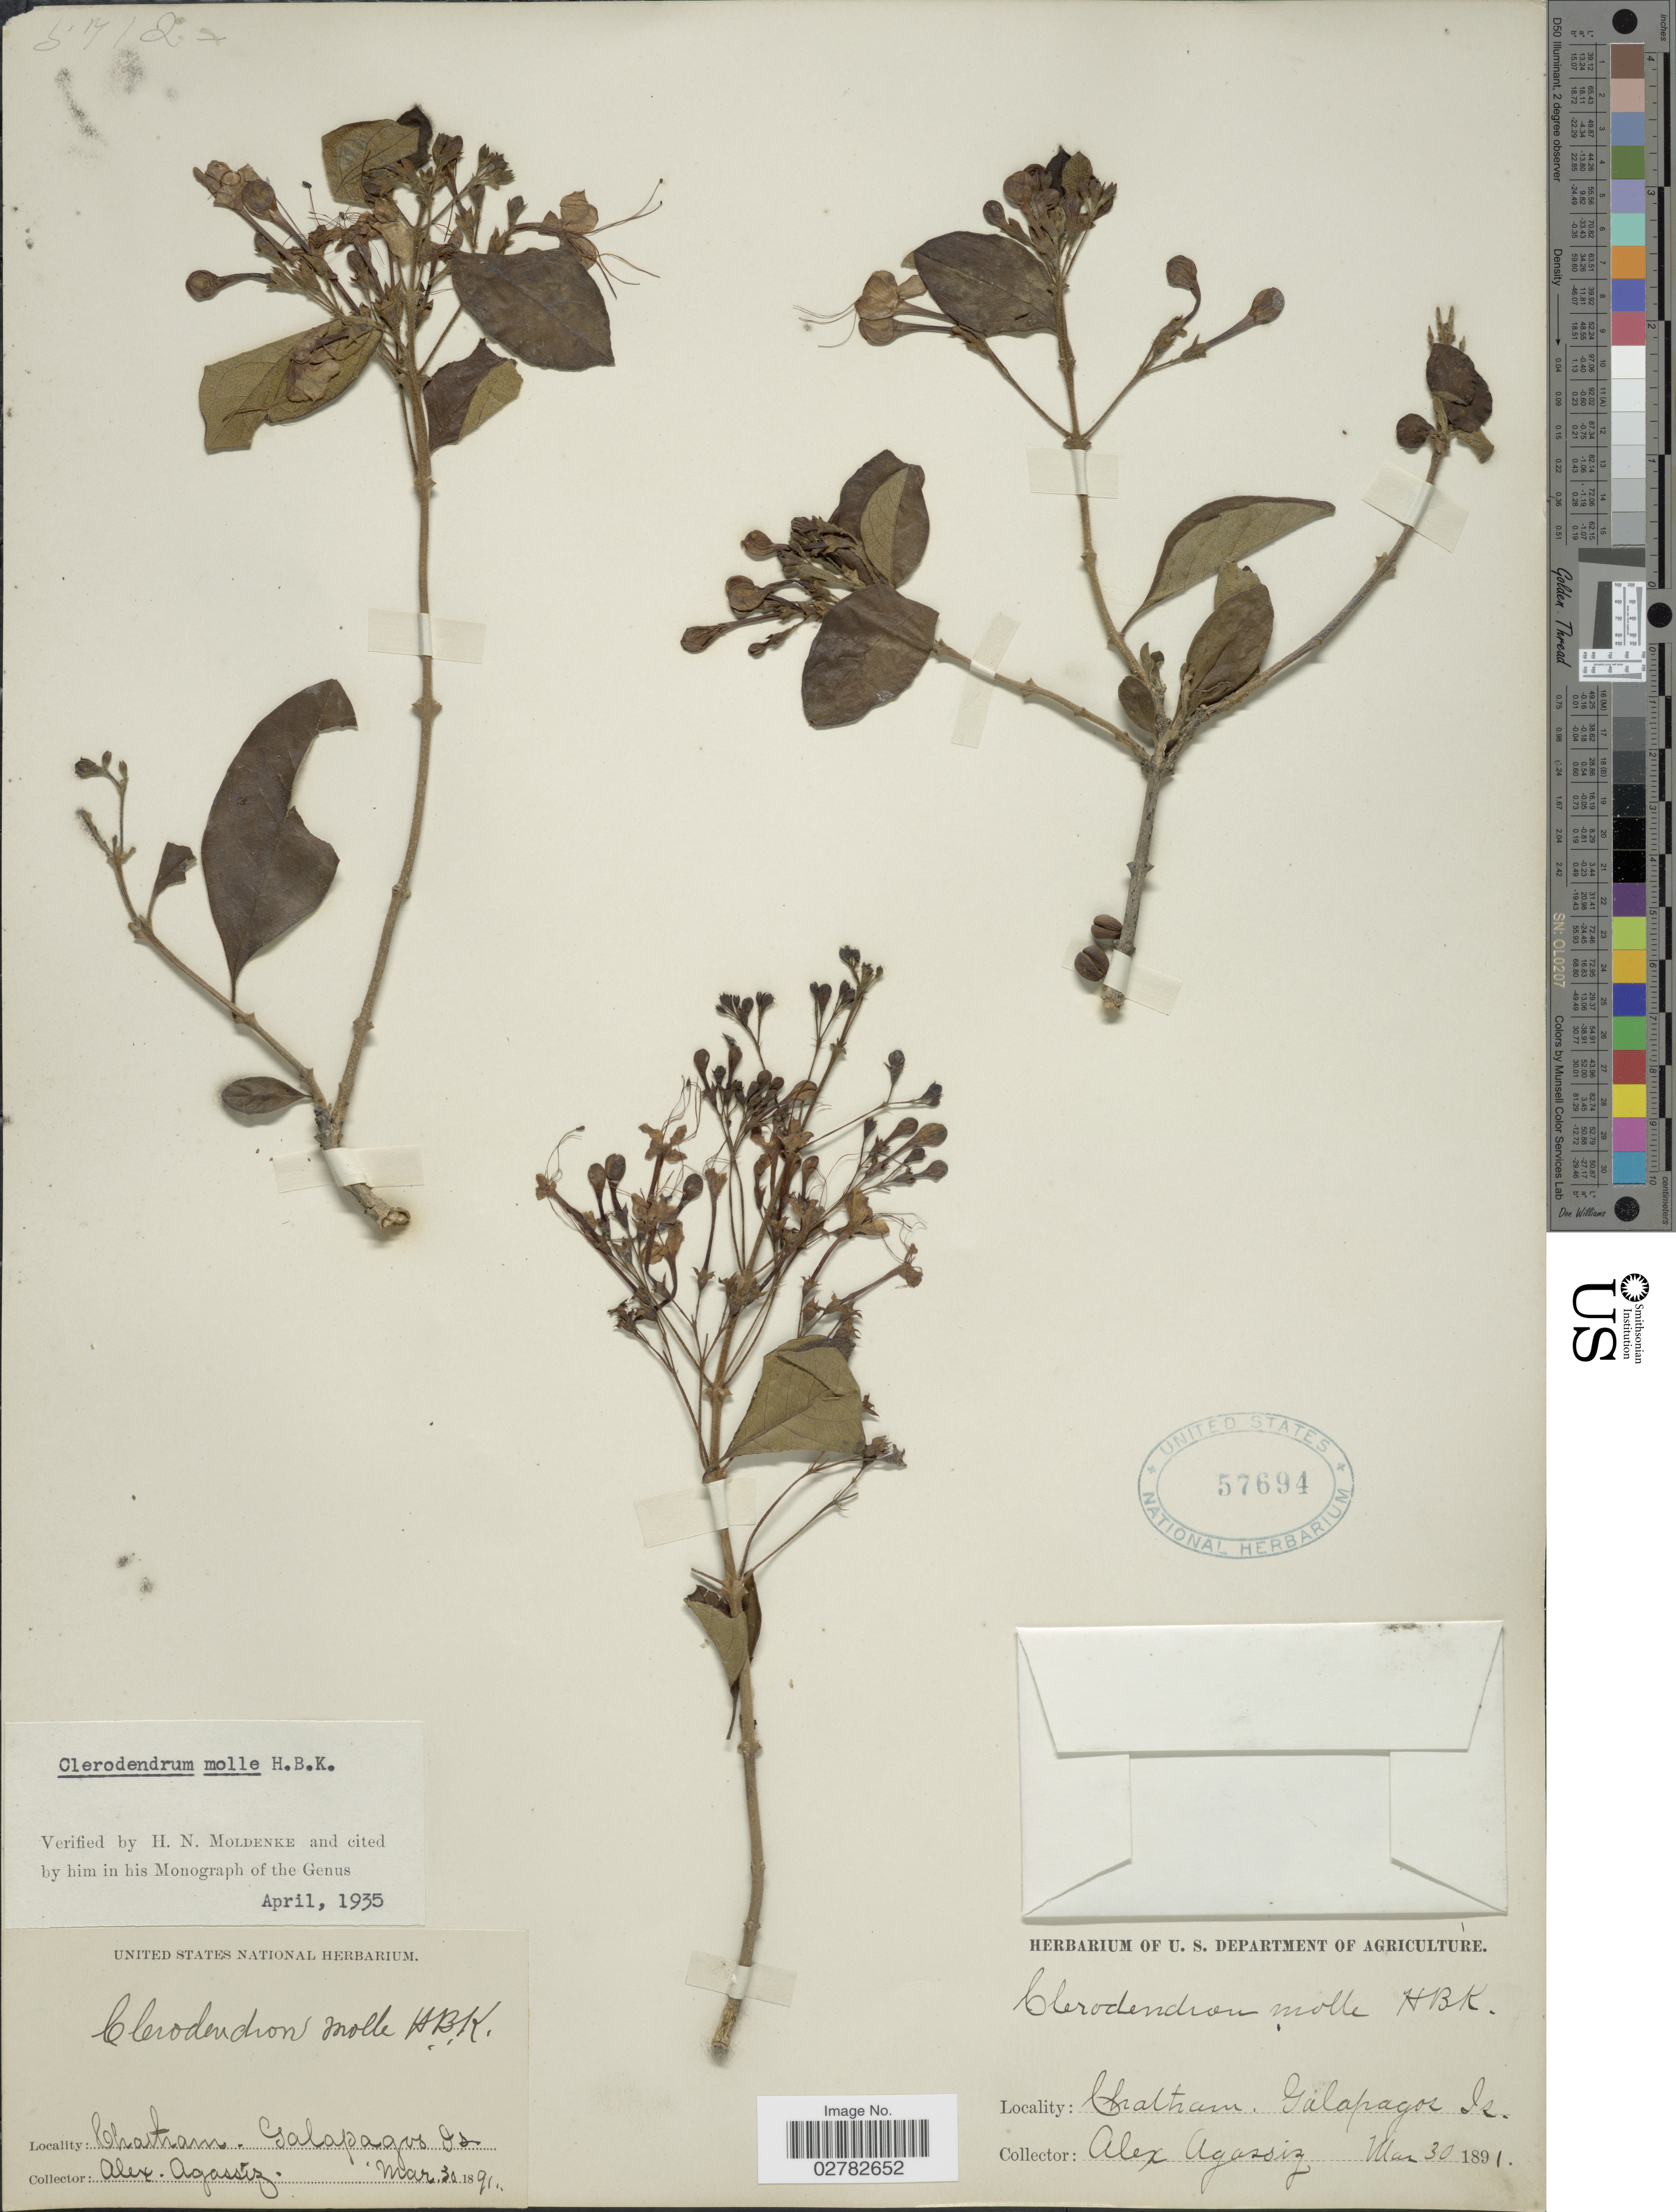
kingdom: Plantae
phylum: Tracheophyta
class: Magnoliopsida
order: Lamiales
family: Lamiaceae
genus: Clerodendrum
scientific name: Clerodendrum molle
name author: Kunth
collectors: A. E. Agassiz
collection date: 1891-03-30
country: Ecuador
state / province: Colón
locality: Chatham. Galapagos Is.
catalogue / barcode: US 57694